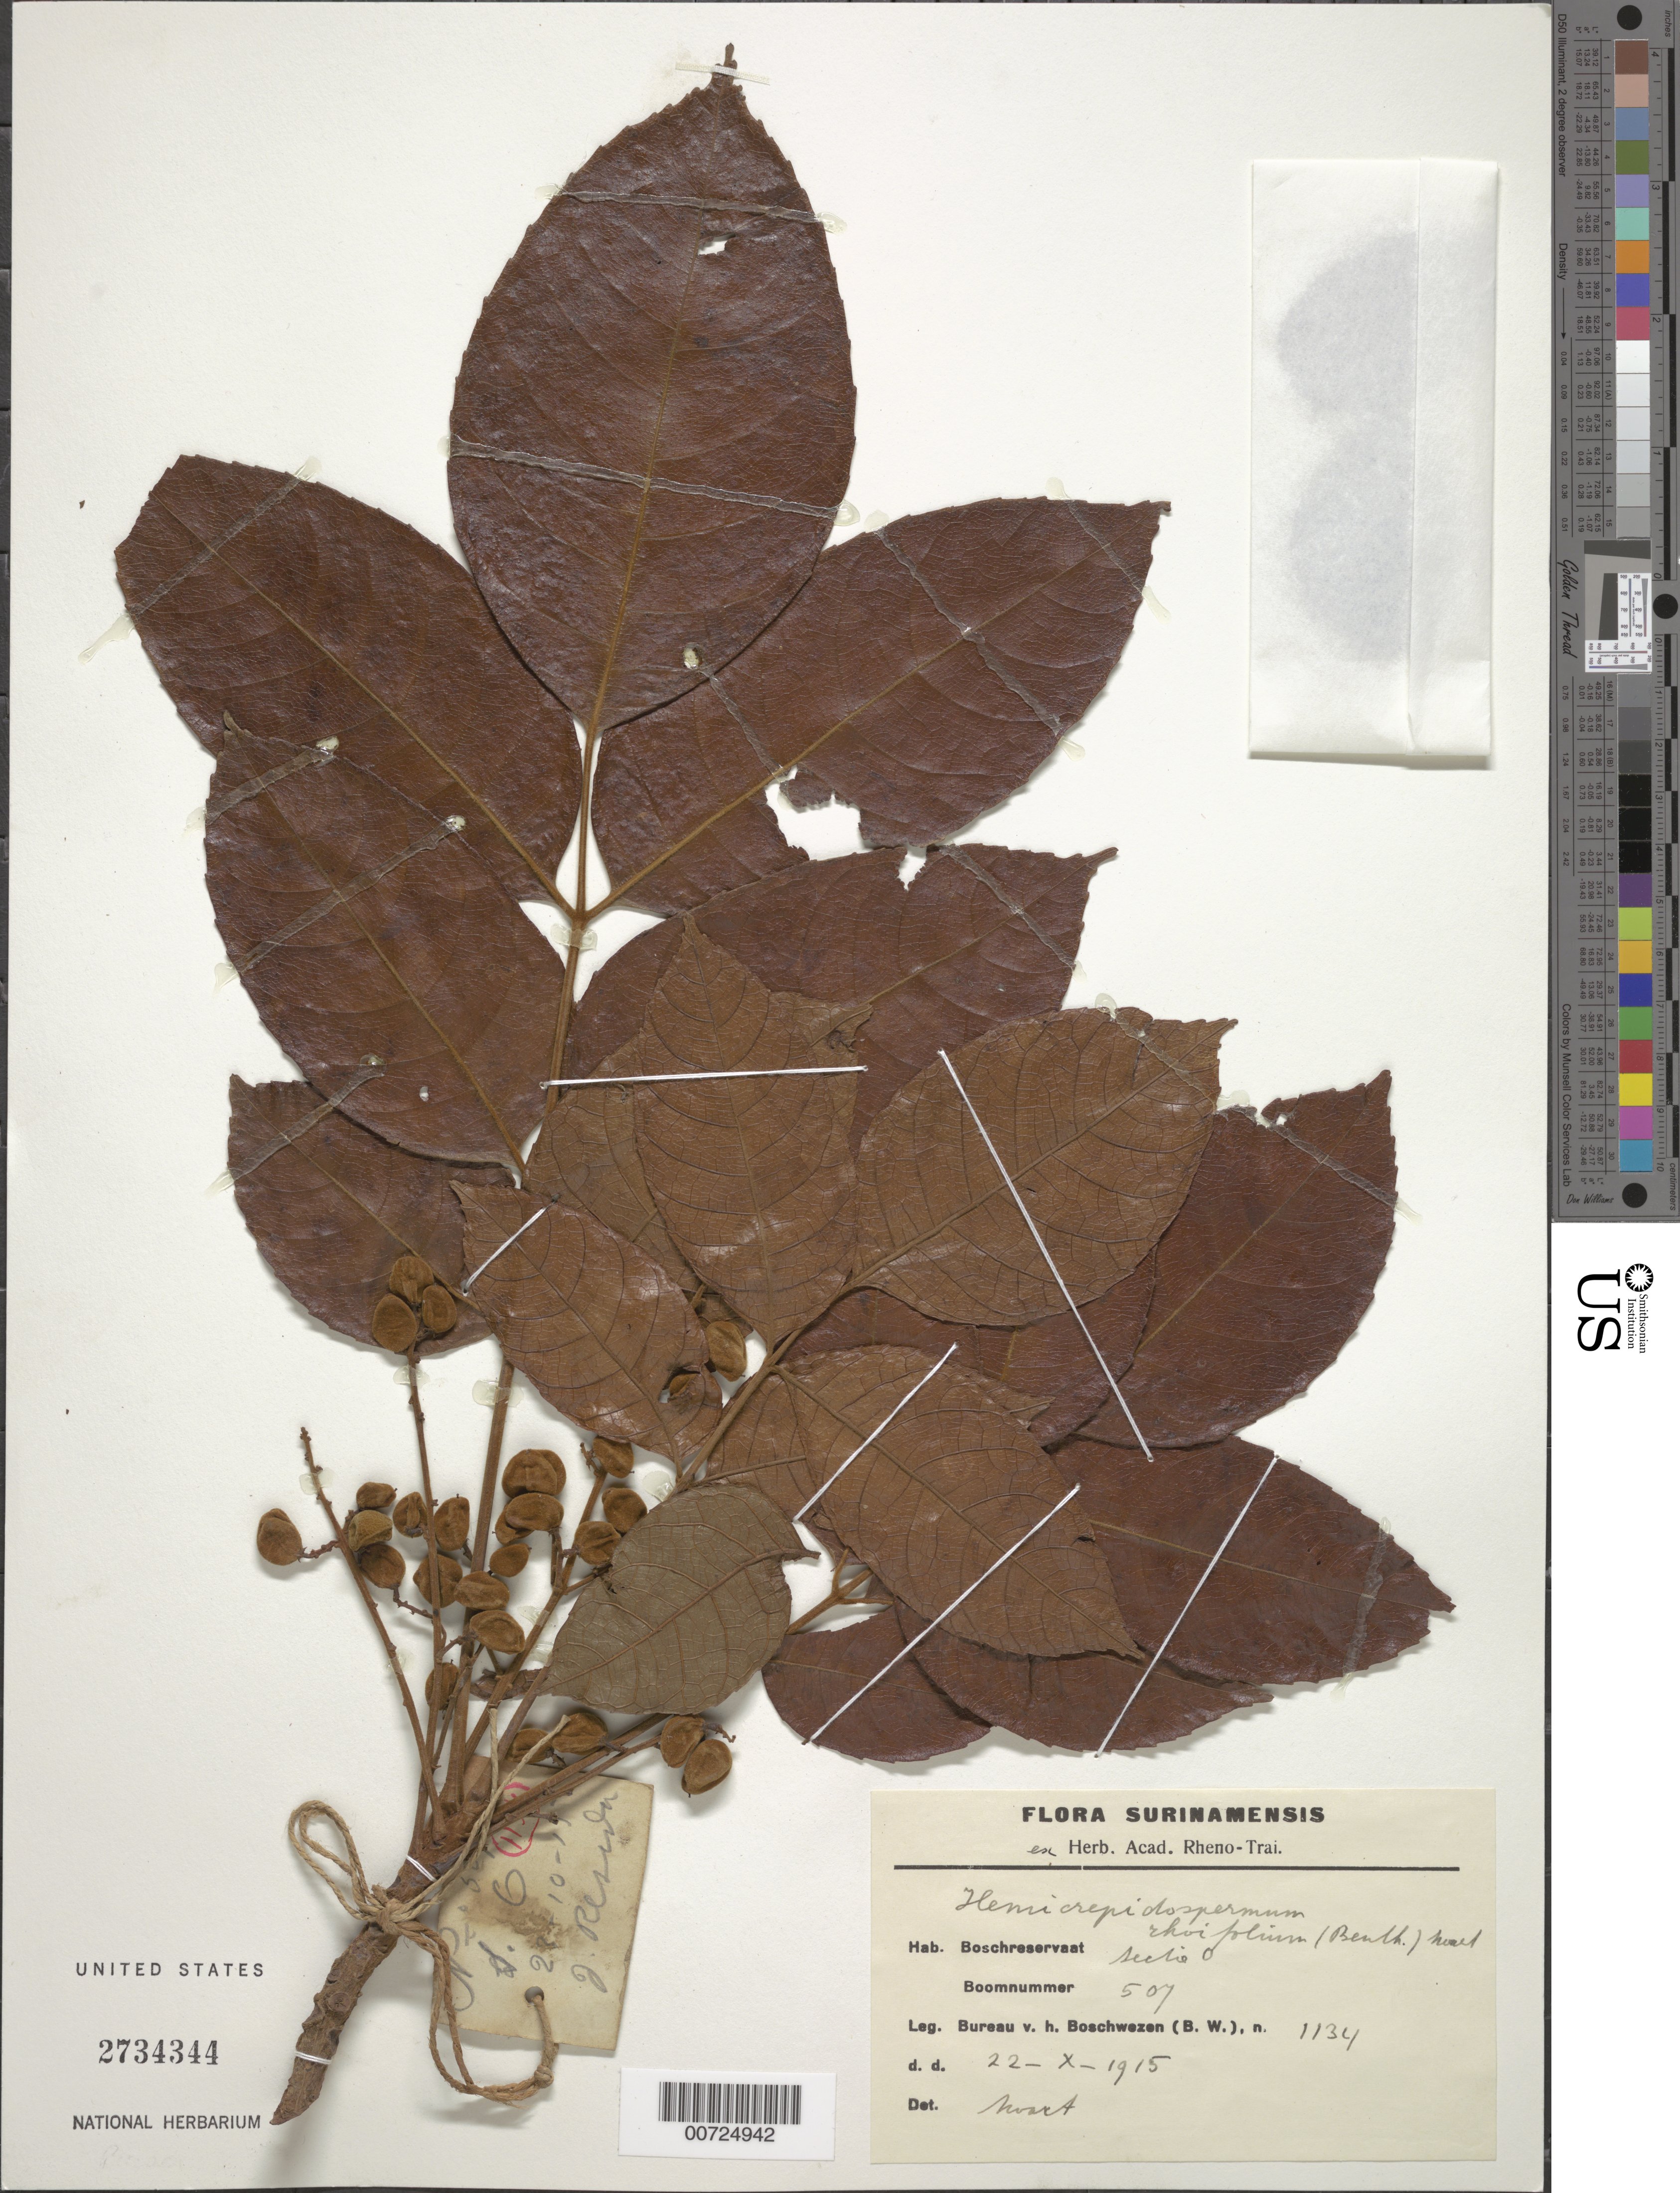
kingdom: Plantae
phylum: Tracheophyta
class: Magnoliopsida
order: Sapindales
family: Burseraceae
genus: Protium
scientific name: Protium rhoifolium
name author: (Benth.) Byng & Christenh.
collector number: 1134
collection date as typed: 22-Oct-15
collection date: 1915-10-22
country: Suriname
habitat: Boschreservaat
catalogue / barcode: US 2734344